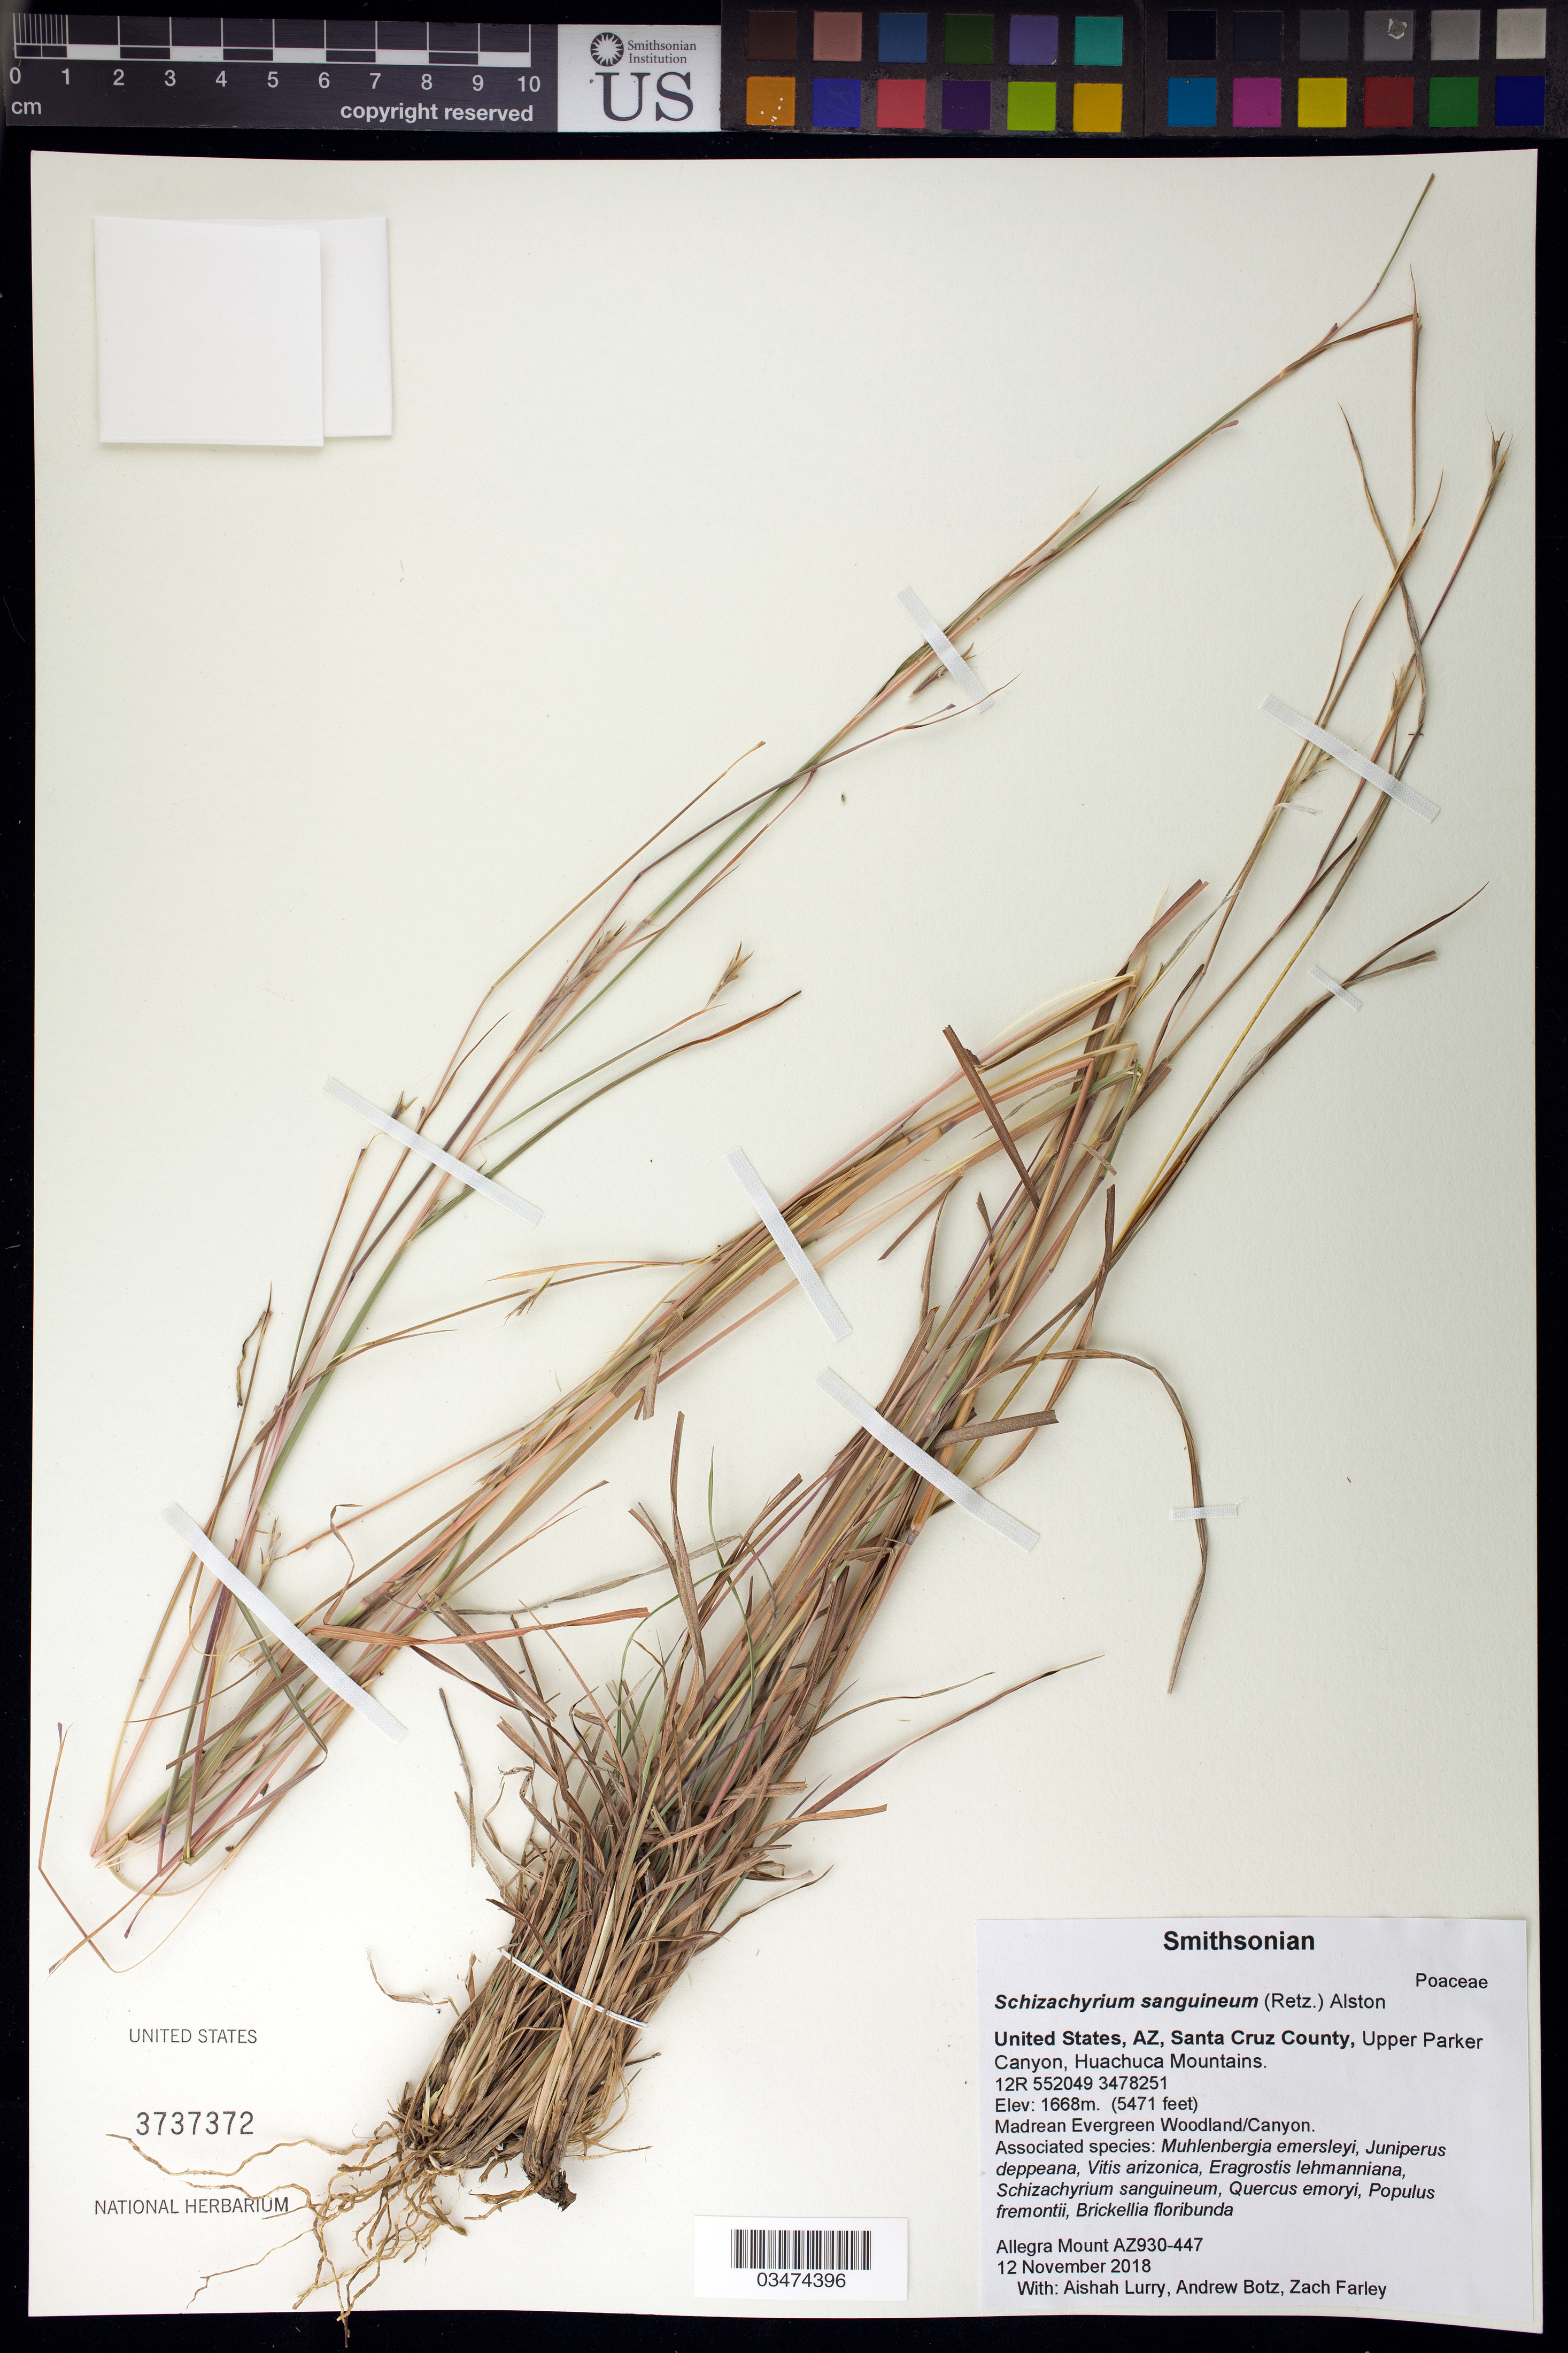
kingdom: Plantae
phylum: Tracheophyta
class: Liliopsida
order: Poales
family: Poaceae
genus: Schizachyrium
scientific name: Schizachyrium sanguineum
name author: (Retz.) Alston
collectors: A. Mount, A. Lurry, Z. Farley & A. Botz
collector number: AZ930-447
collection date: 2018-11-12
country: United States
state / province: Arizona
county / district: Cochise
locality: Huachuca Mountains, Upper Parker Canyon, Parker Canyon Lake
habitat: Madrean Evergreen Woodland; Canyon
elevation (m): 1668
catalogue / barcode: US 3737372